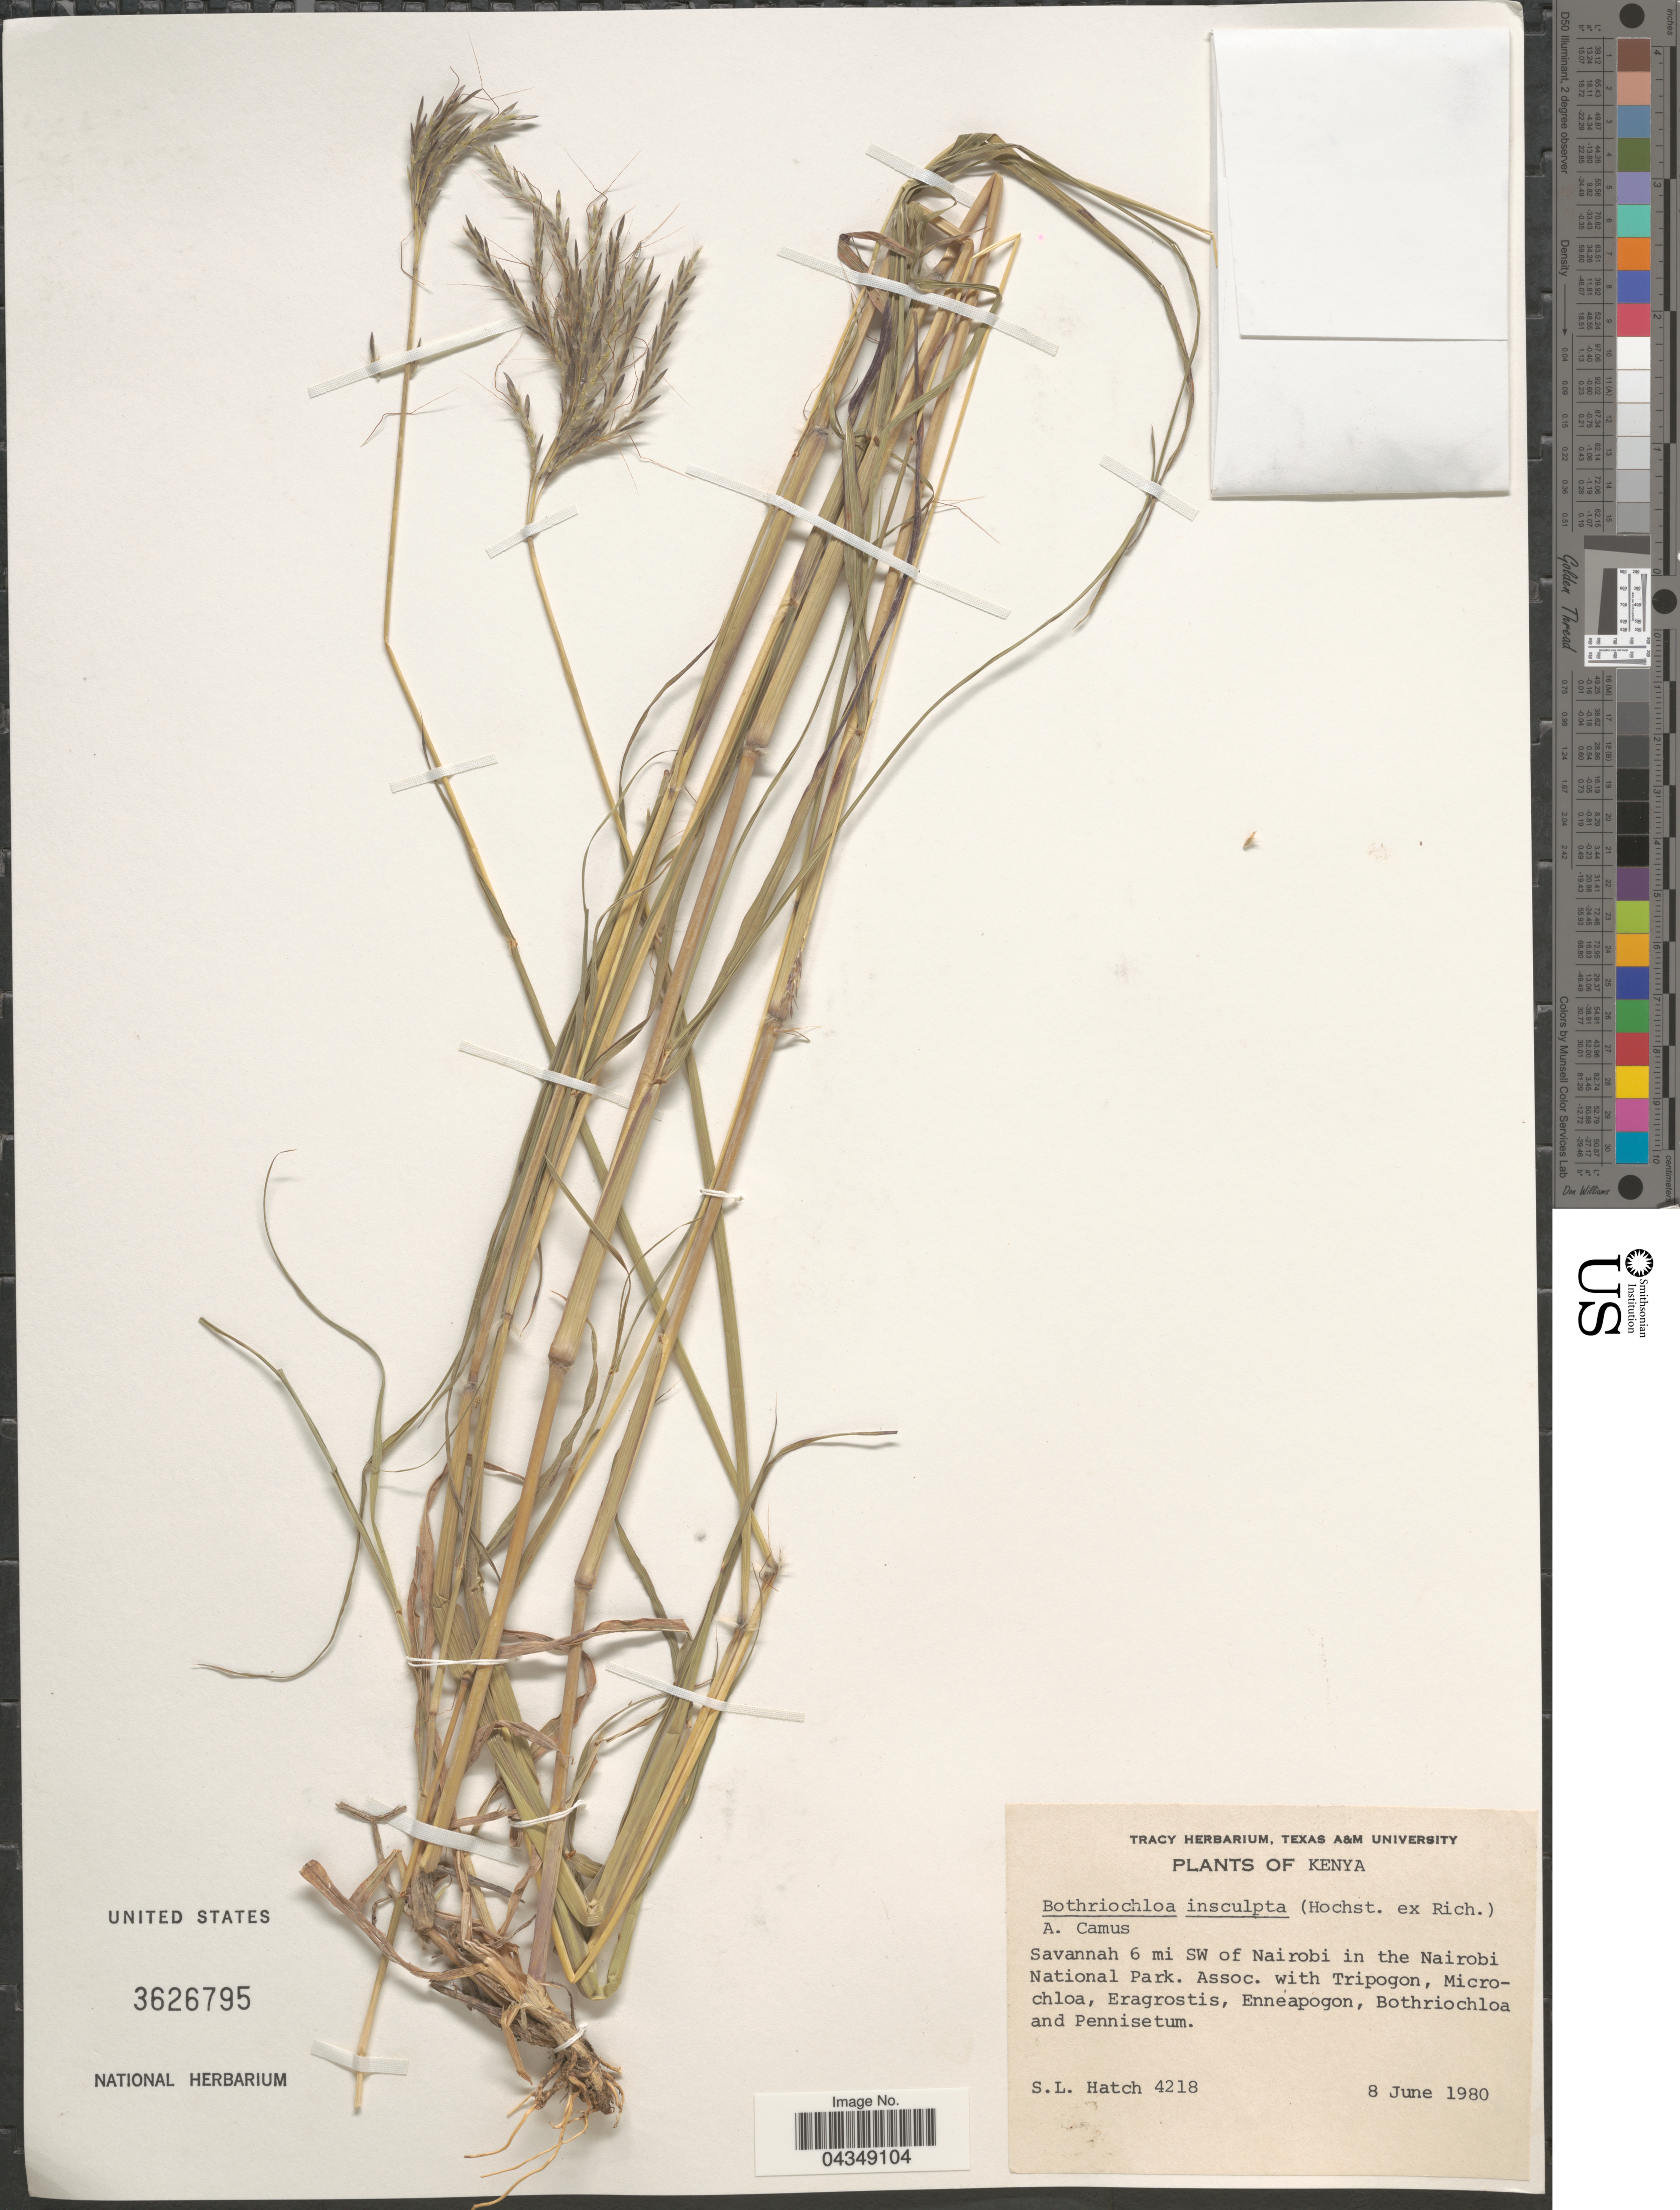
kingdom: Plantae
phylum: Tracheophyta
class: Liliopsida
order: Poales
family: Poaceae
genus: Bothriochloa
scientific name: Bothriochloa insculpta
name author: (Hochst. ex A. Rich.) A. Camus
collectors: S. Hatch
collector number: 4218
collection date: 1980-06-08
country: Kenya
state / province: Nairobi Area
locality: Savannah 6 mi SW of Nairobi in the Nairobi National Park.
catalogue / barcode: US 3626795